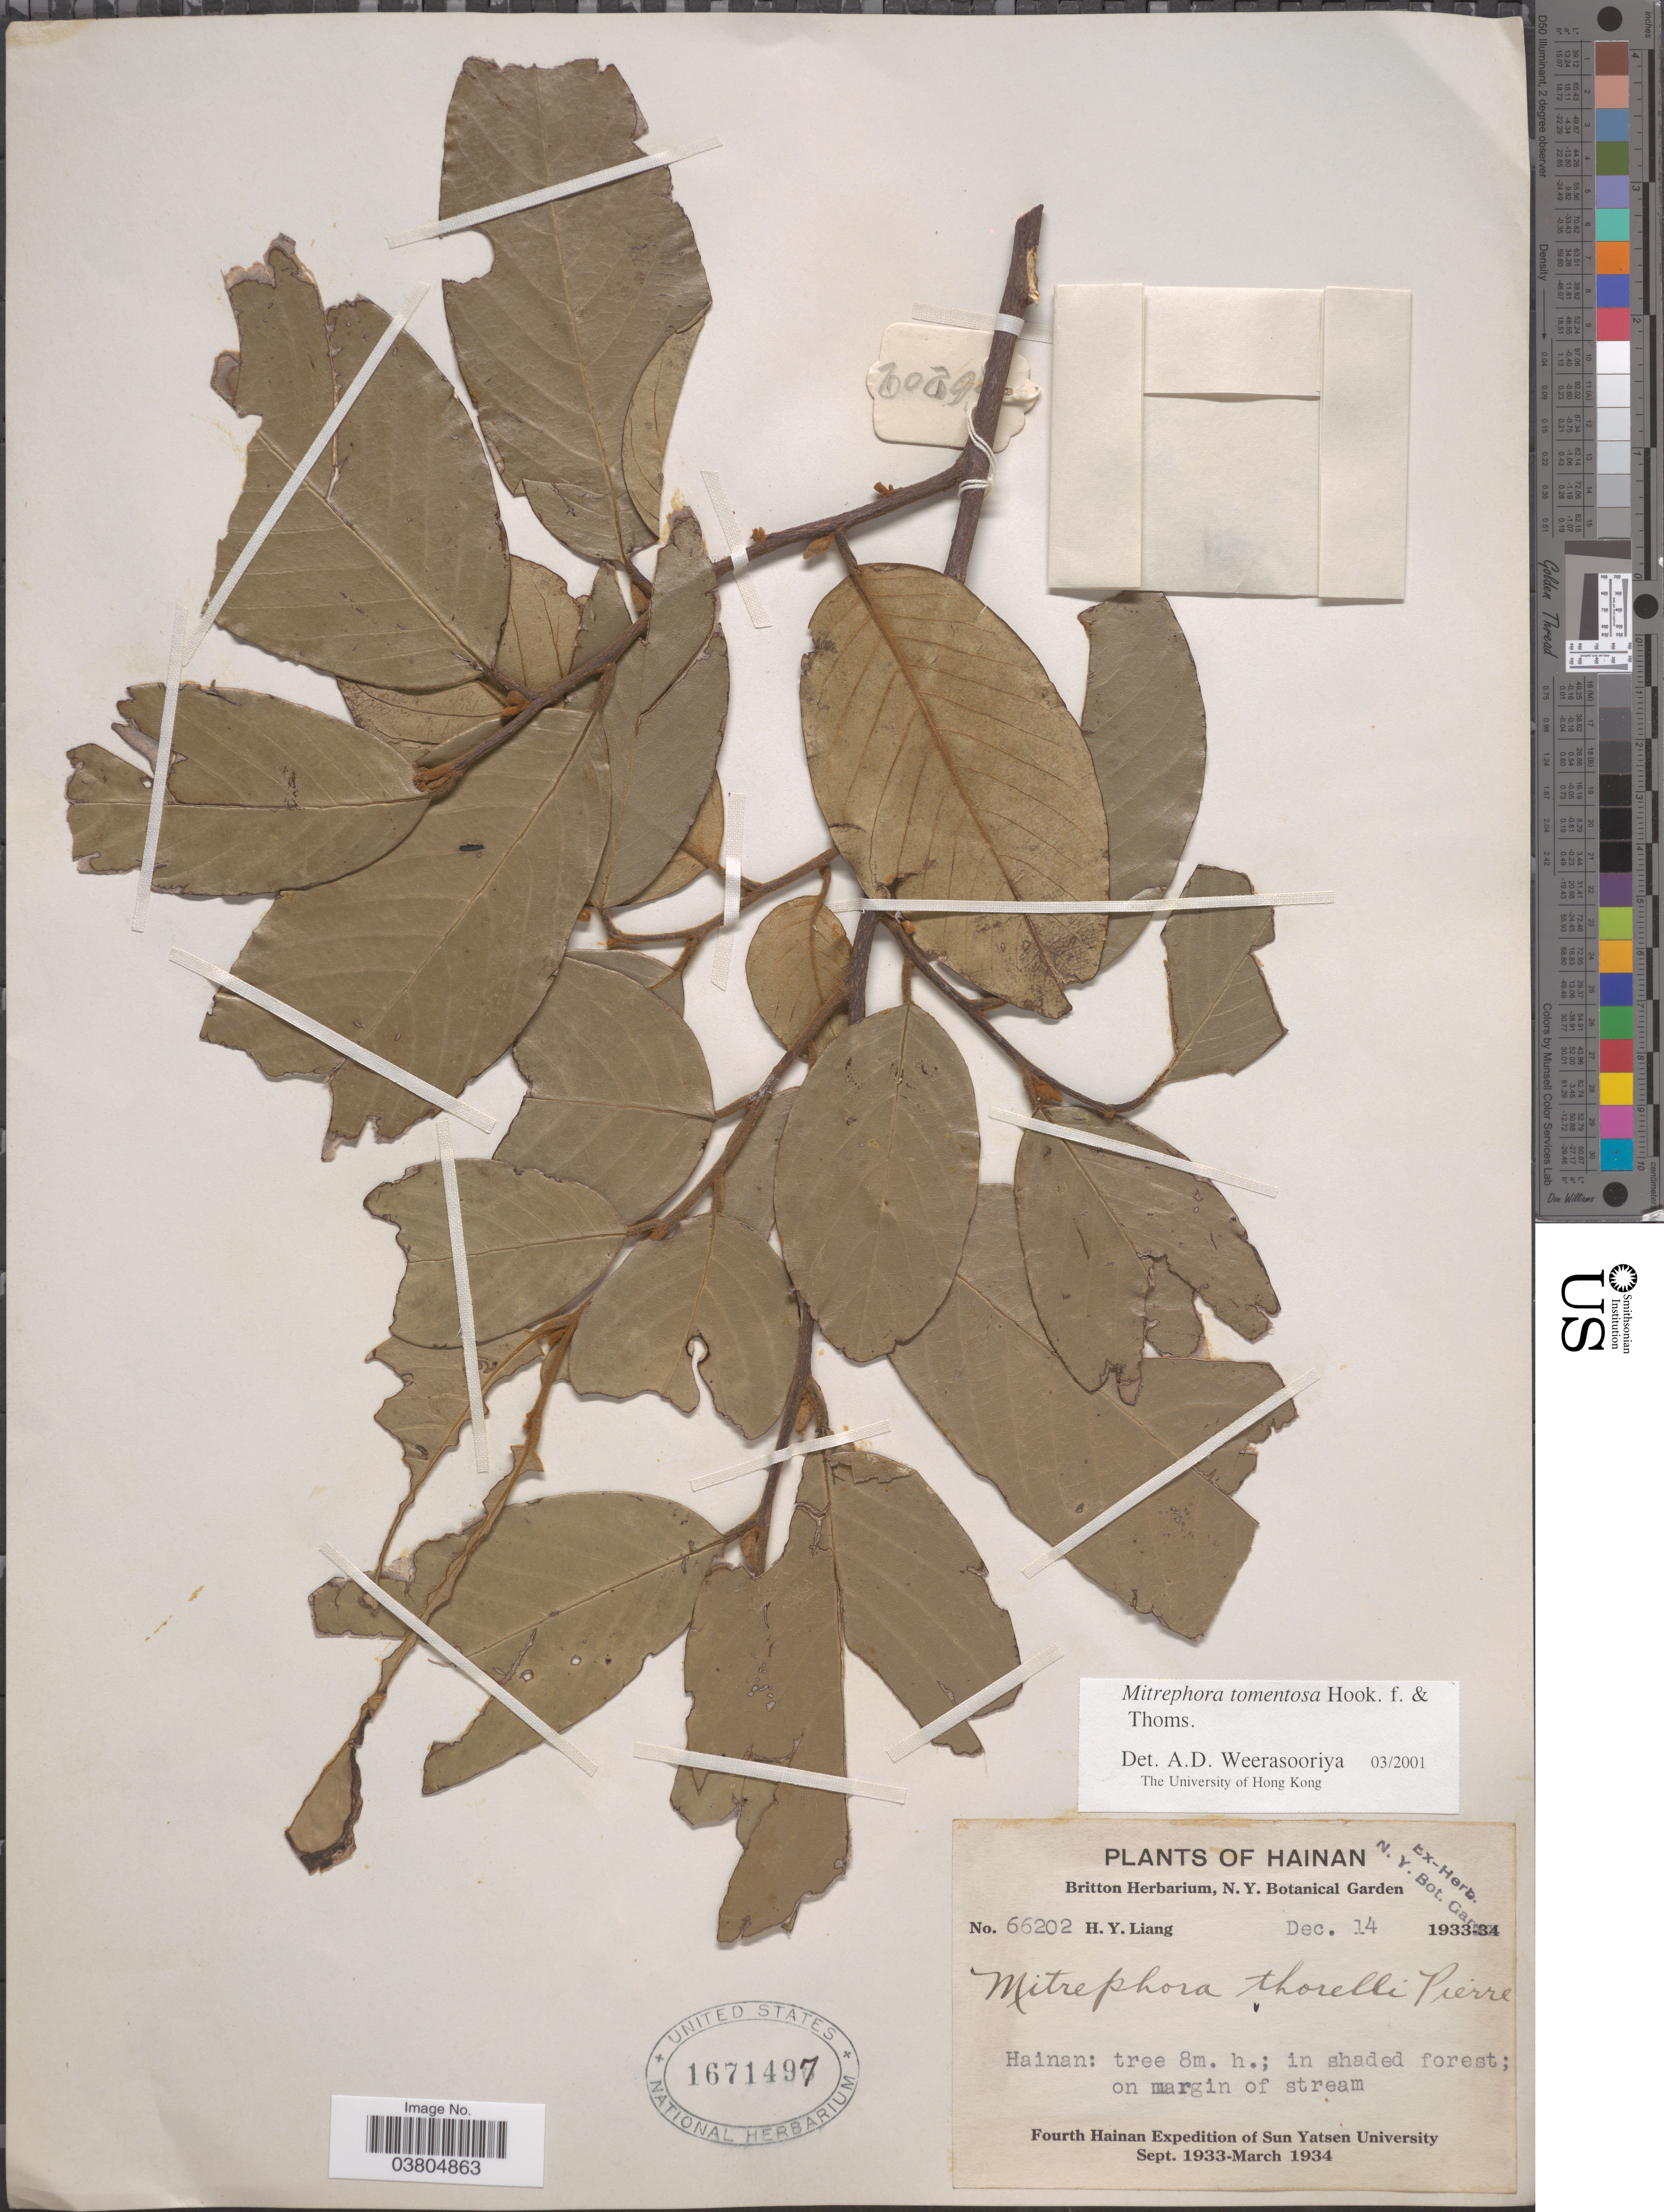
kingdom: Plantae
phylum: Tracheophyta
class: Magnoliopsida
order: Magnoliales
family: Annonaceae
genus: Mitrephora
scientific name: Mitrephora tomentosa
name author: Hook. f. & Thoms.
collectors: H. Y. Liang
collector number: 66202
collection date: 1933-12-14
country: China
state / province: Hainan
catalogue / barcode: US 1671497